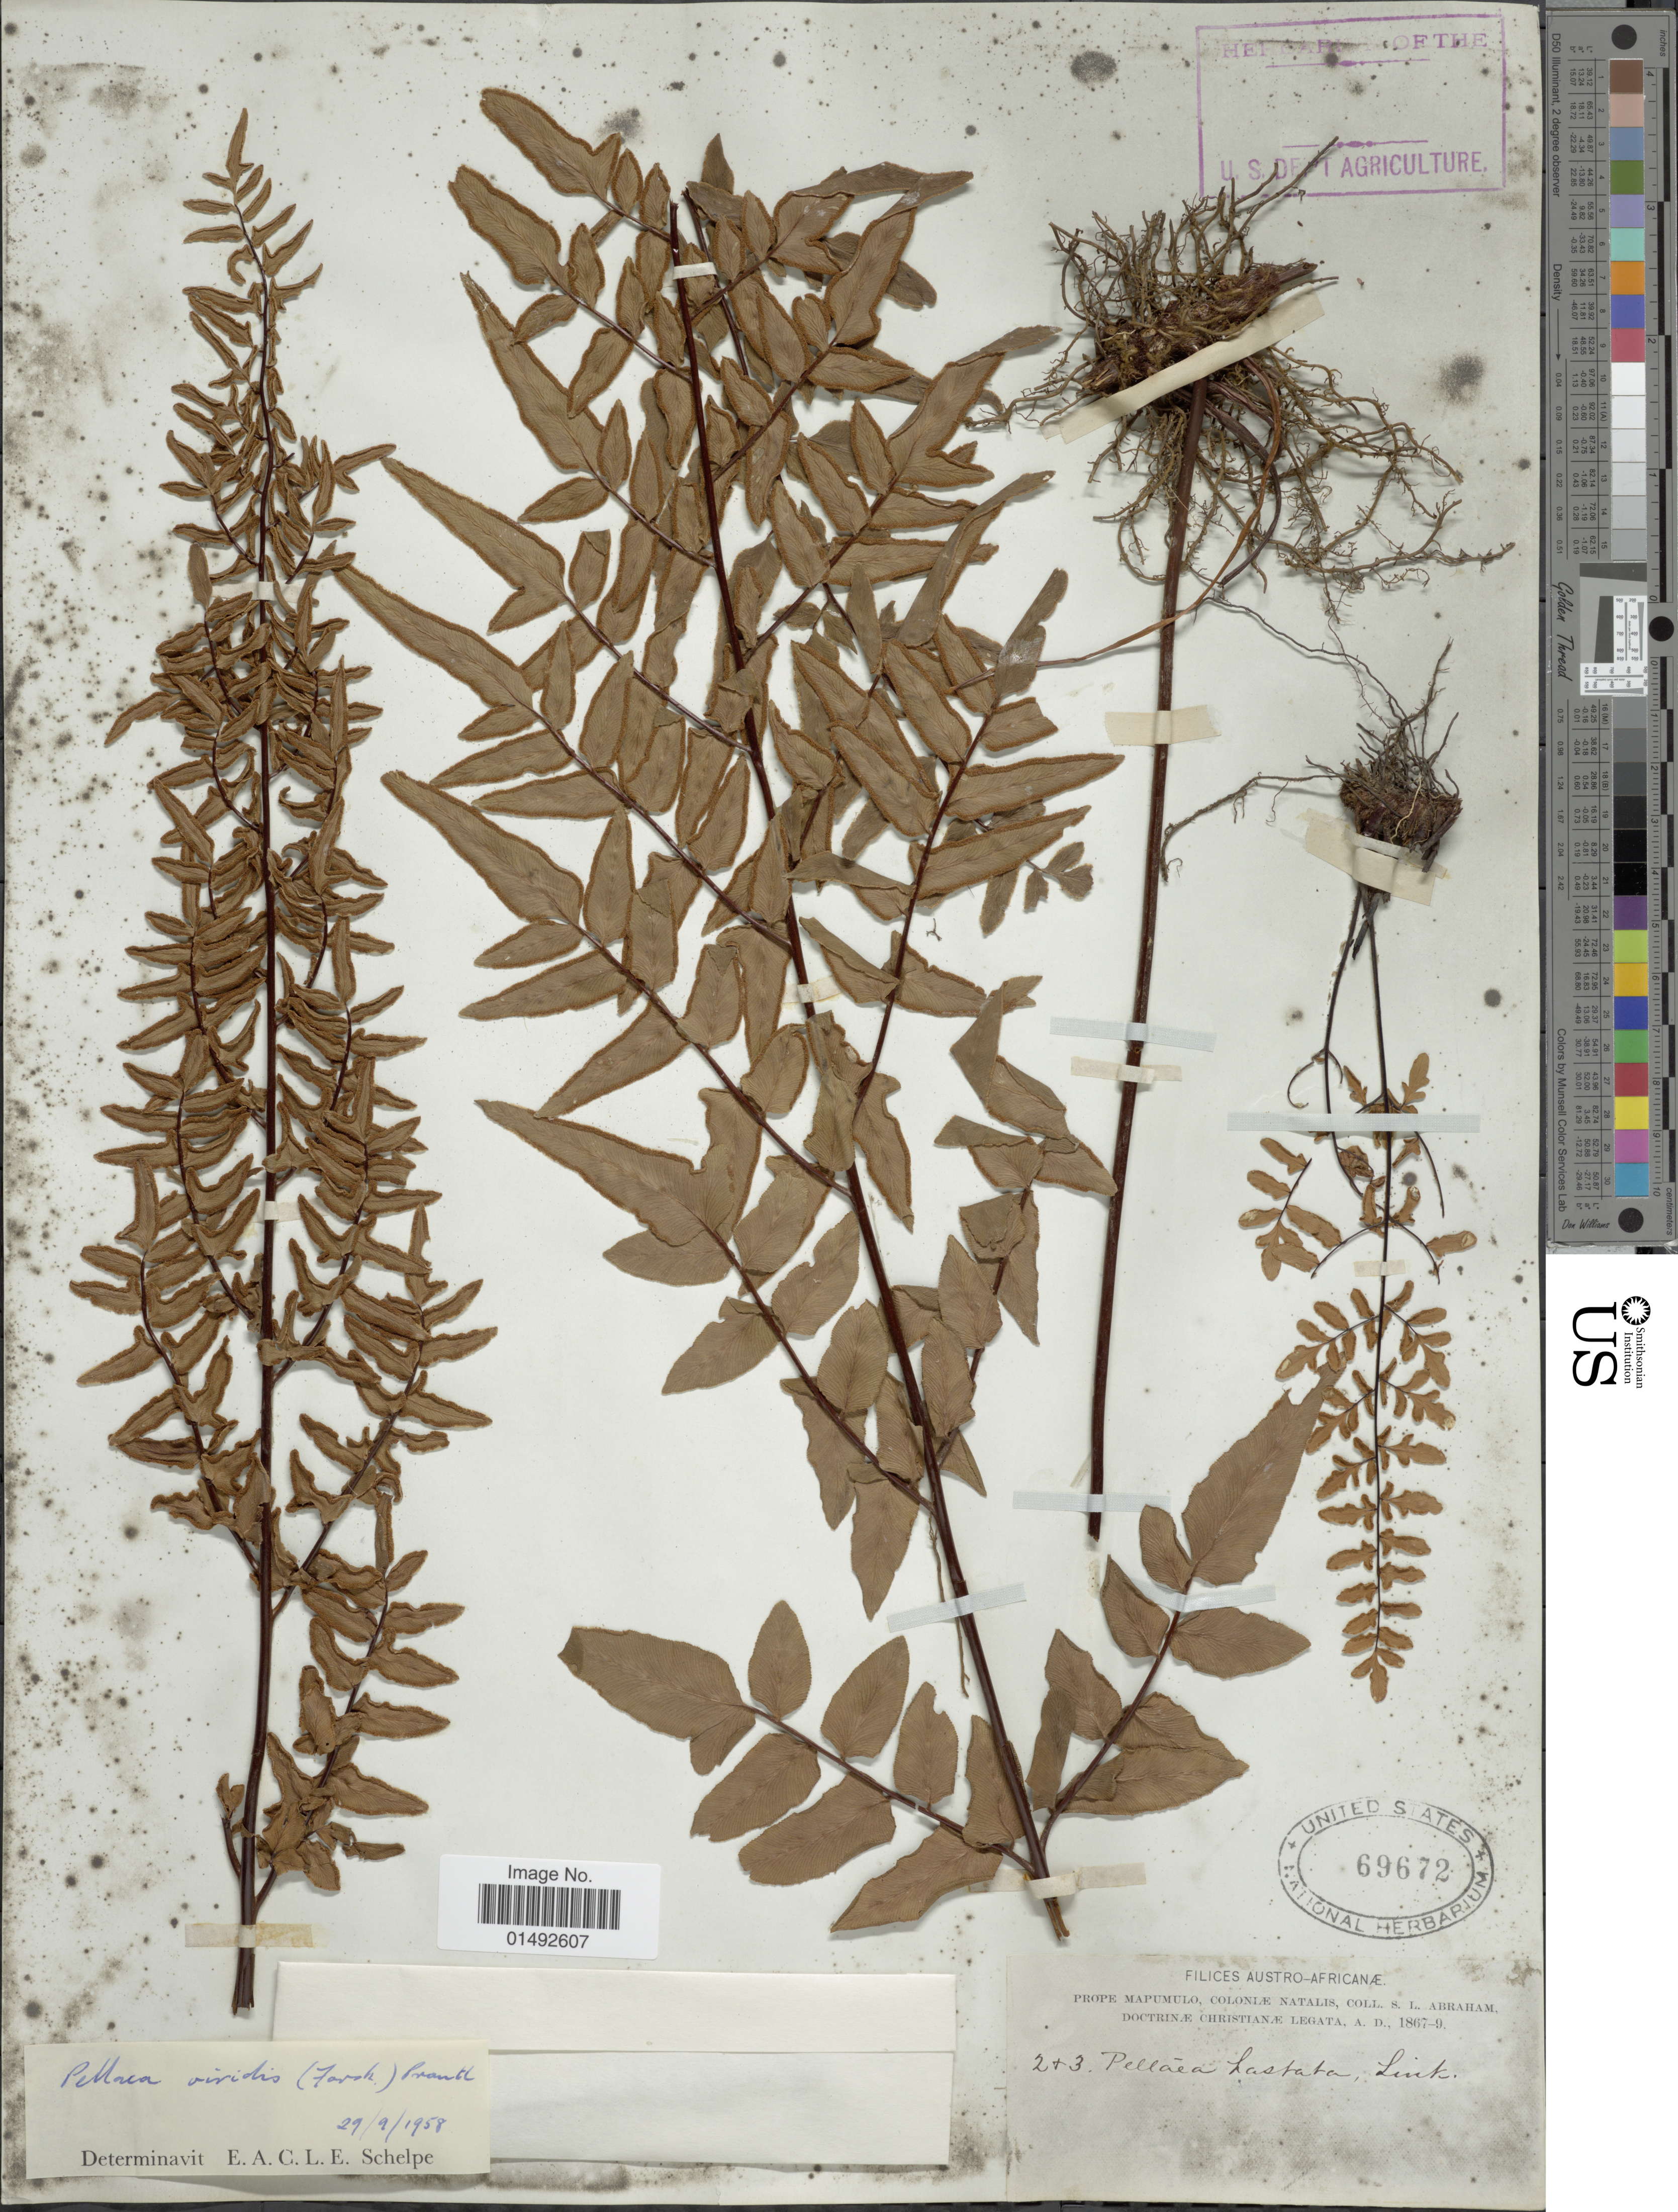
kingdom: Plantae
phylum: Tracheophyta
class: Polypodiopsida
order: Polypodiales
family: Pteridaceae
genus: Pellaea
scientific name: Pellaea viridis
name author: (Forssk.) Prantl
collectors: S. Abraham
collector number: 243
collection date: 1867/1869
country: South Africa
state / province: KwaZulu-Natal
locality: Filices austro-Africanæ prope Mapumulo, coloniæ Natalis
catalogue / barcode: US 69672